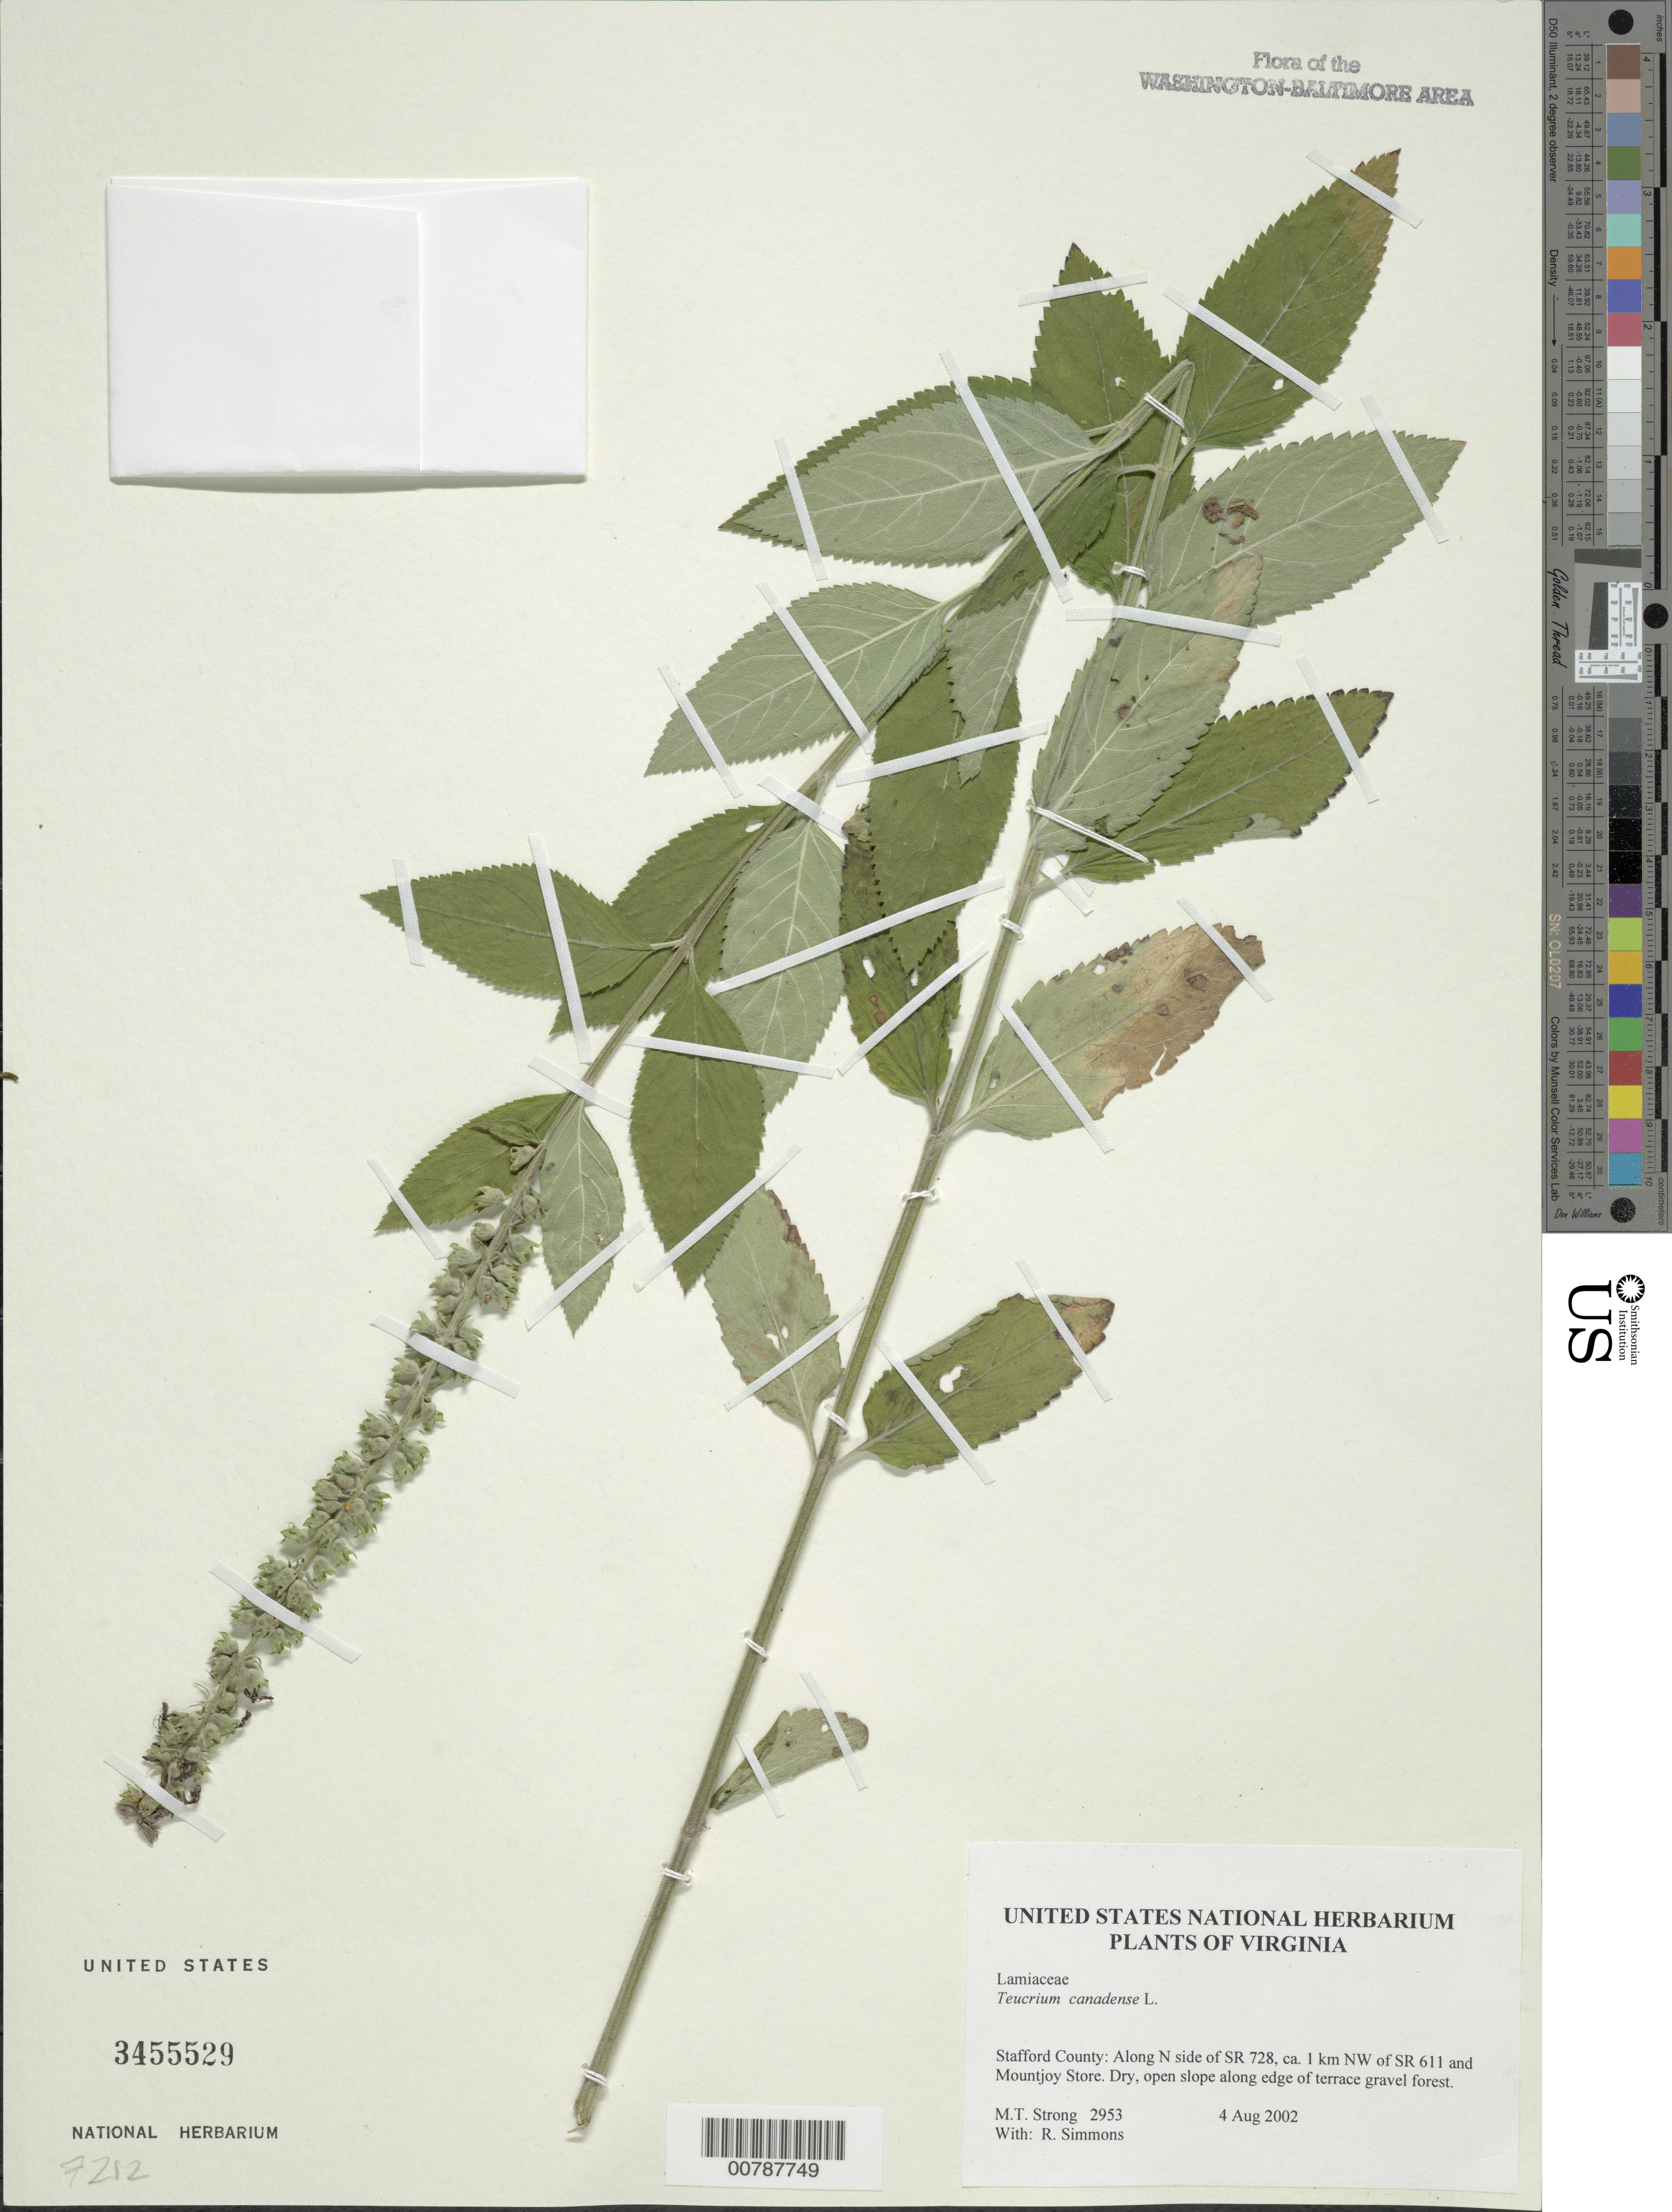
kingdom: Plantae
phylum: Tracheophyta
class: Magnoliopsida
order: Lamiales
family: Lamiaceae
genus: Teucrium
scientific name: Teucrium canadense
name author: L.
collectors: M. T. Strong & R. Simmons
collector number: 2953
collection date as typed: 04 Aug 2002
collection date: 2002-08-04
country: United States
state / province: Virginia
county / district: Stafford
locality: Along N side of SR 728, ca. 1 km NW of SR 611 and Mountjoy Store.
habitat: Dry, open slope along edge of terrace gravel forest.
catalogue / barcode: US 3455529